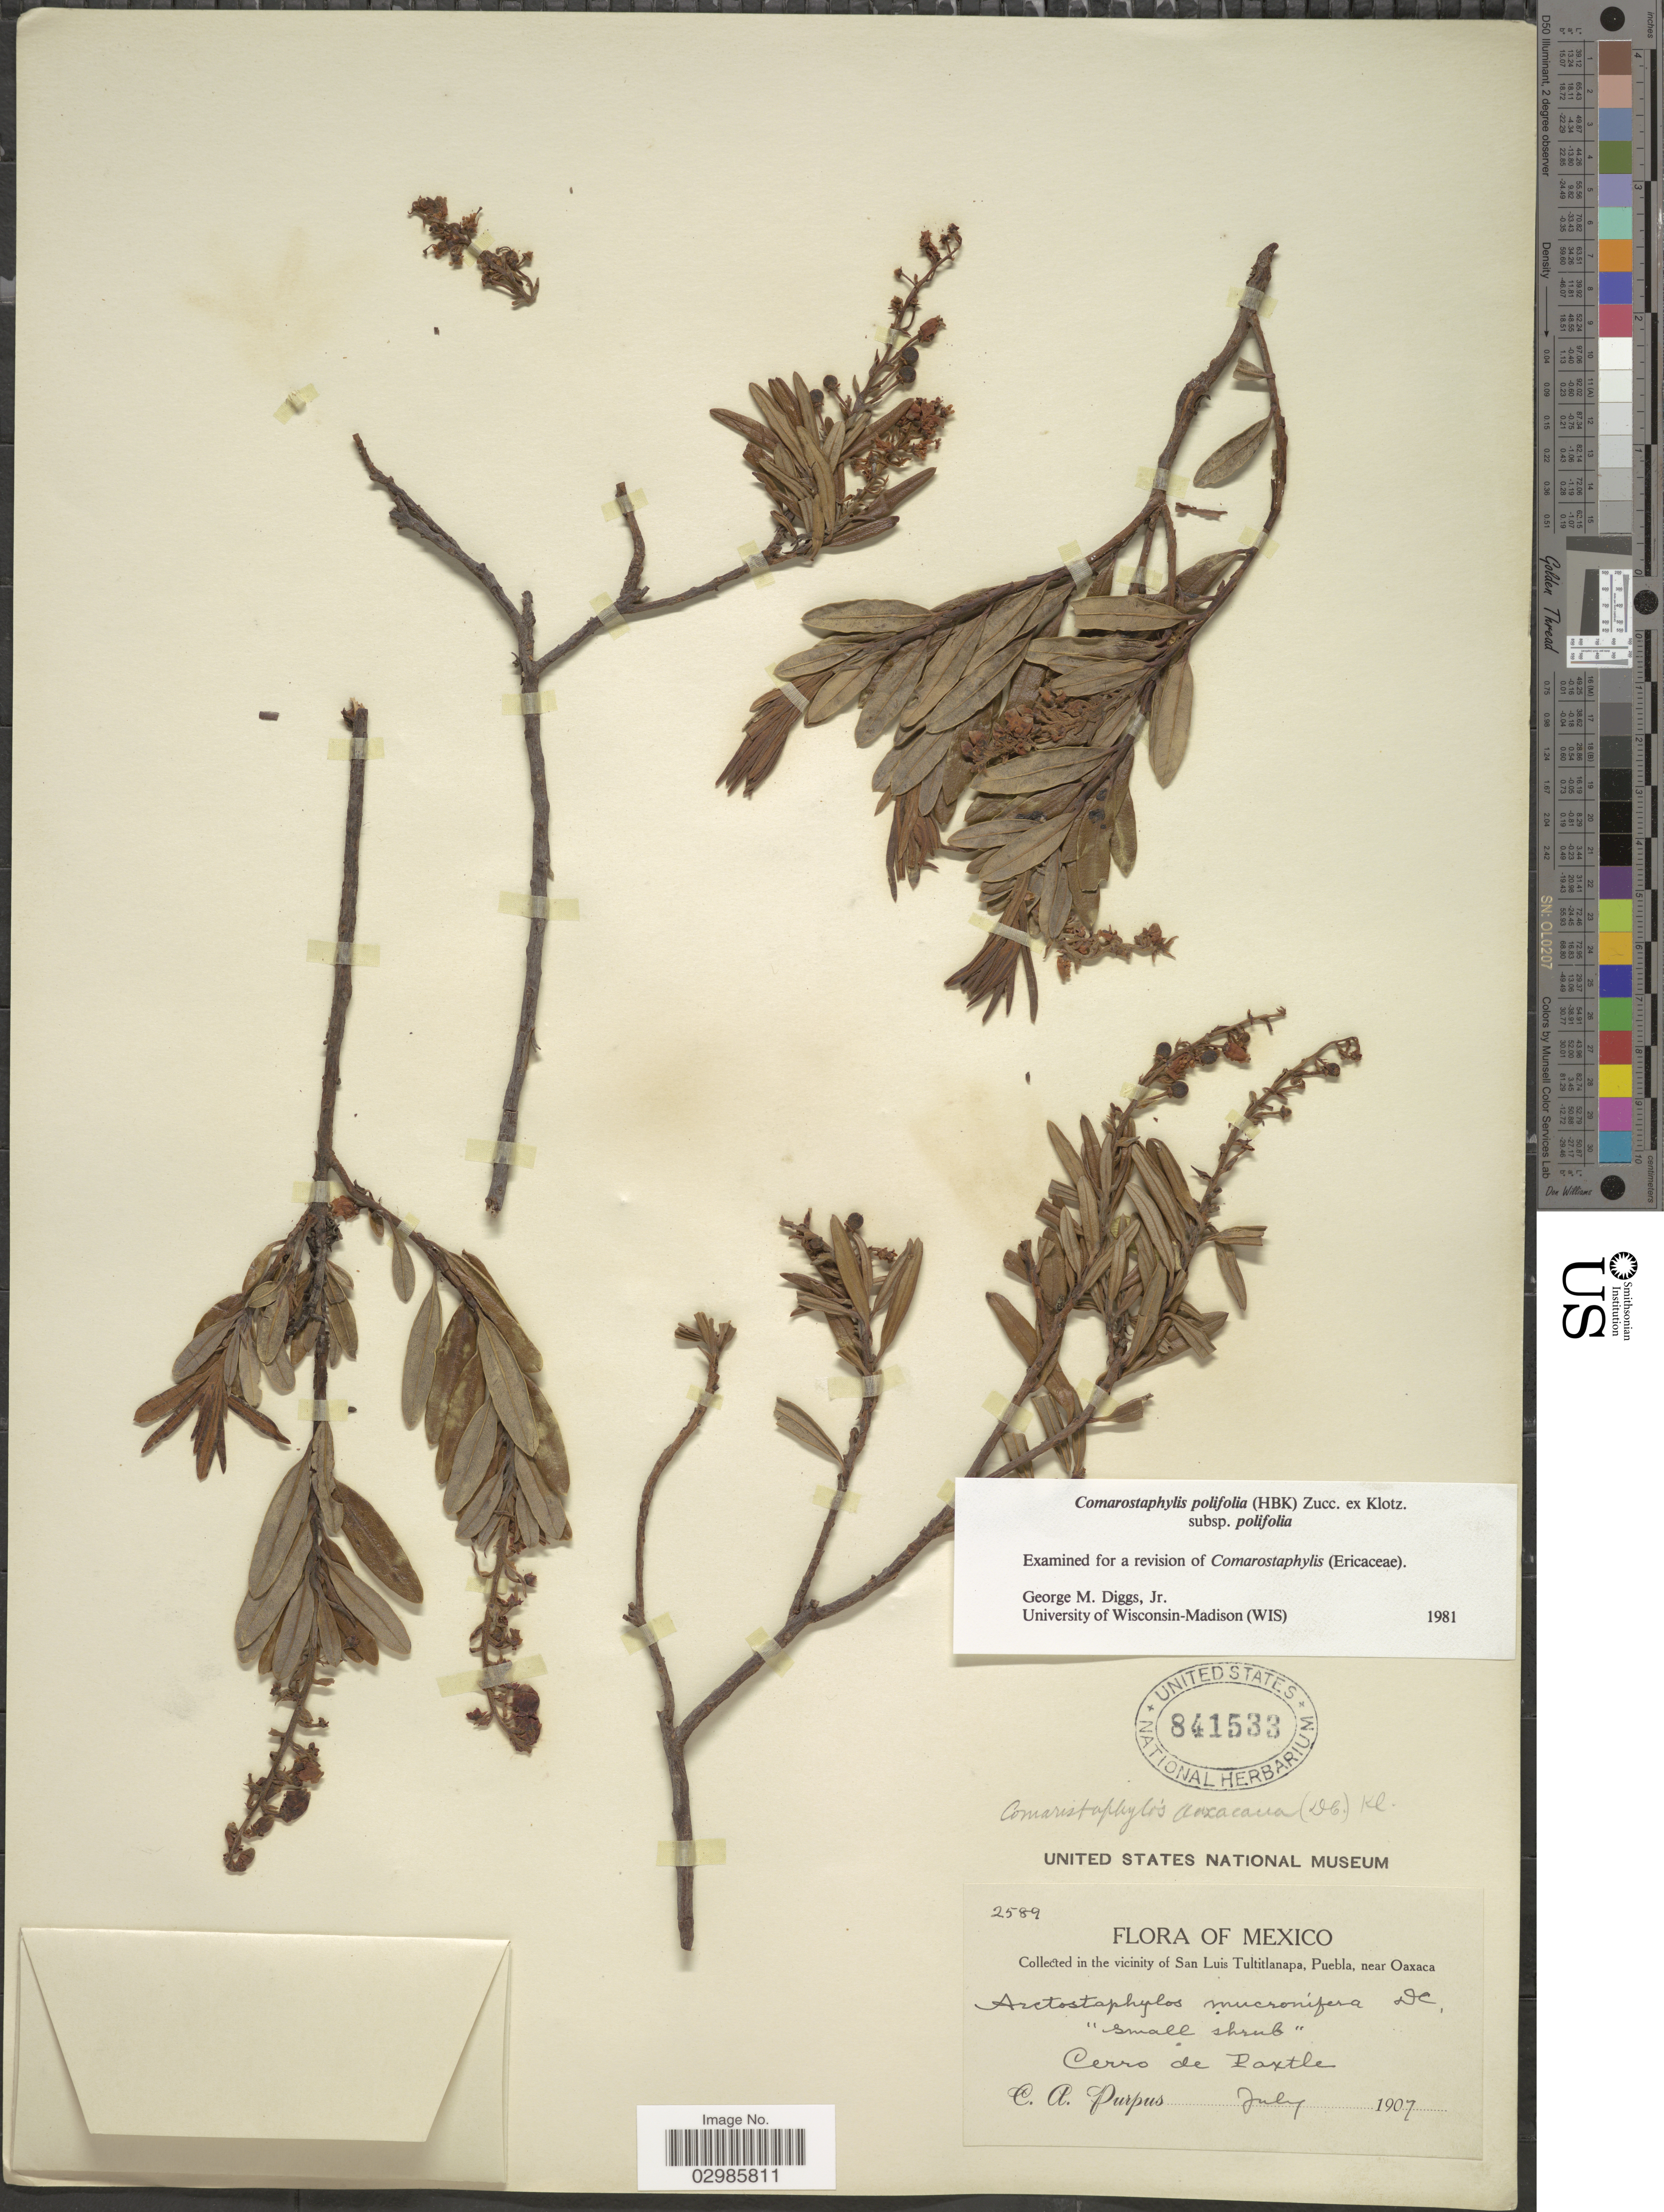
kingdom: Plantae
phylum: Tracheophyta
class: Magnoliopsida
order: Ericales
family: Ericaceae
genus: Comarostaphylis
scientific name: Comarostaphylis polifolia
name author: (Kunth) Zucc. ex Klotzsch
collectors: C. A. Purpus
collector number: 2589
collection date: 1907-07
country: Mexico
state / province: Puebla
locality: In the vicinity of San Luis Tultitlanapa, near Oaxaca. Cerro de Paxtle.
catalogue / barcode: US 841533